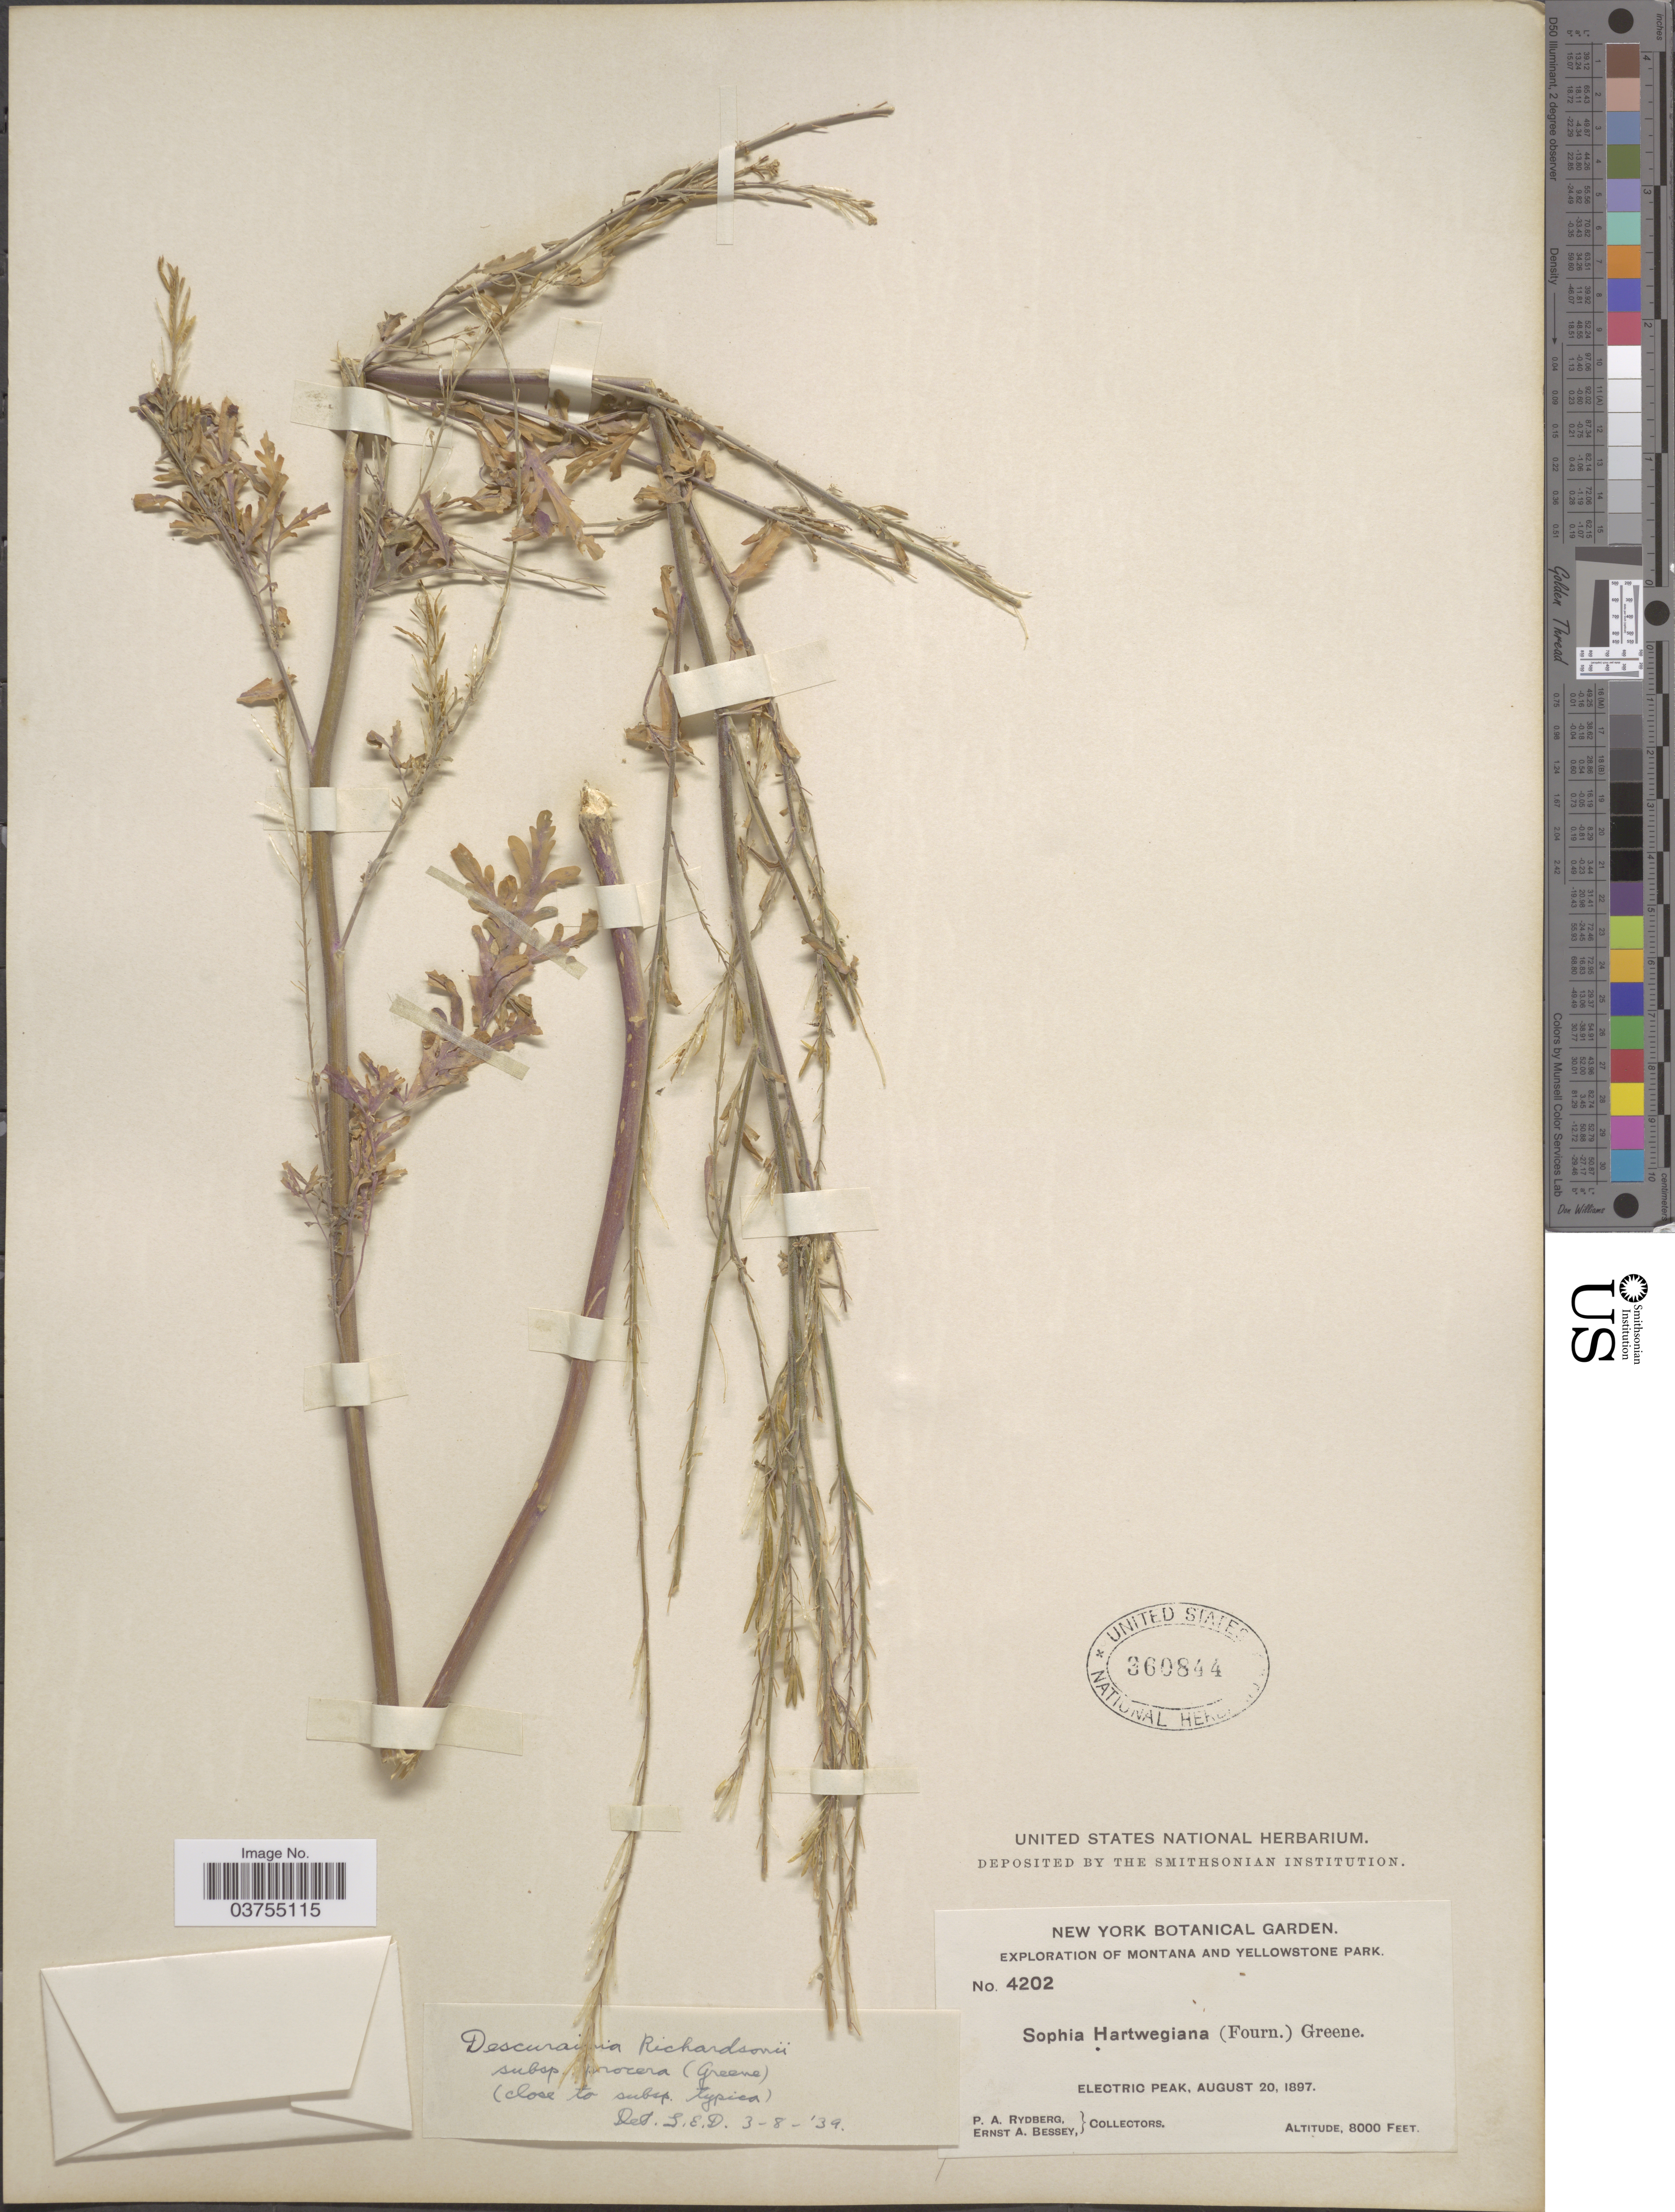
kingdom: Plantae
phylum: Tracheophyta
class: Magnoliopsida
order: Brassicales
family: Brassicaceae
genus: Descurainia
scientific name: Descurainia richardsonii subsp. procera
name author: (Greene) Detling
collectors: P. A. Rydberg & E. A. Bessey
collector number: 4202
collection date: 1897-08-20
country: United States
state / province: Montana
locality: Yellowstone Park. Electric Peak.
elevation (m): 2438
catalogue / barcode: US 360844